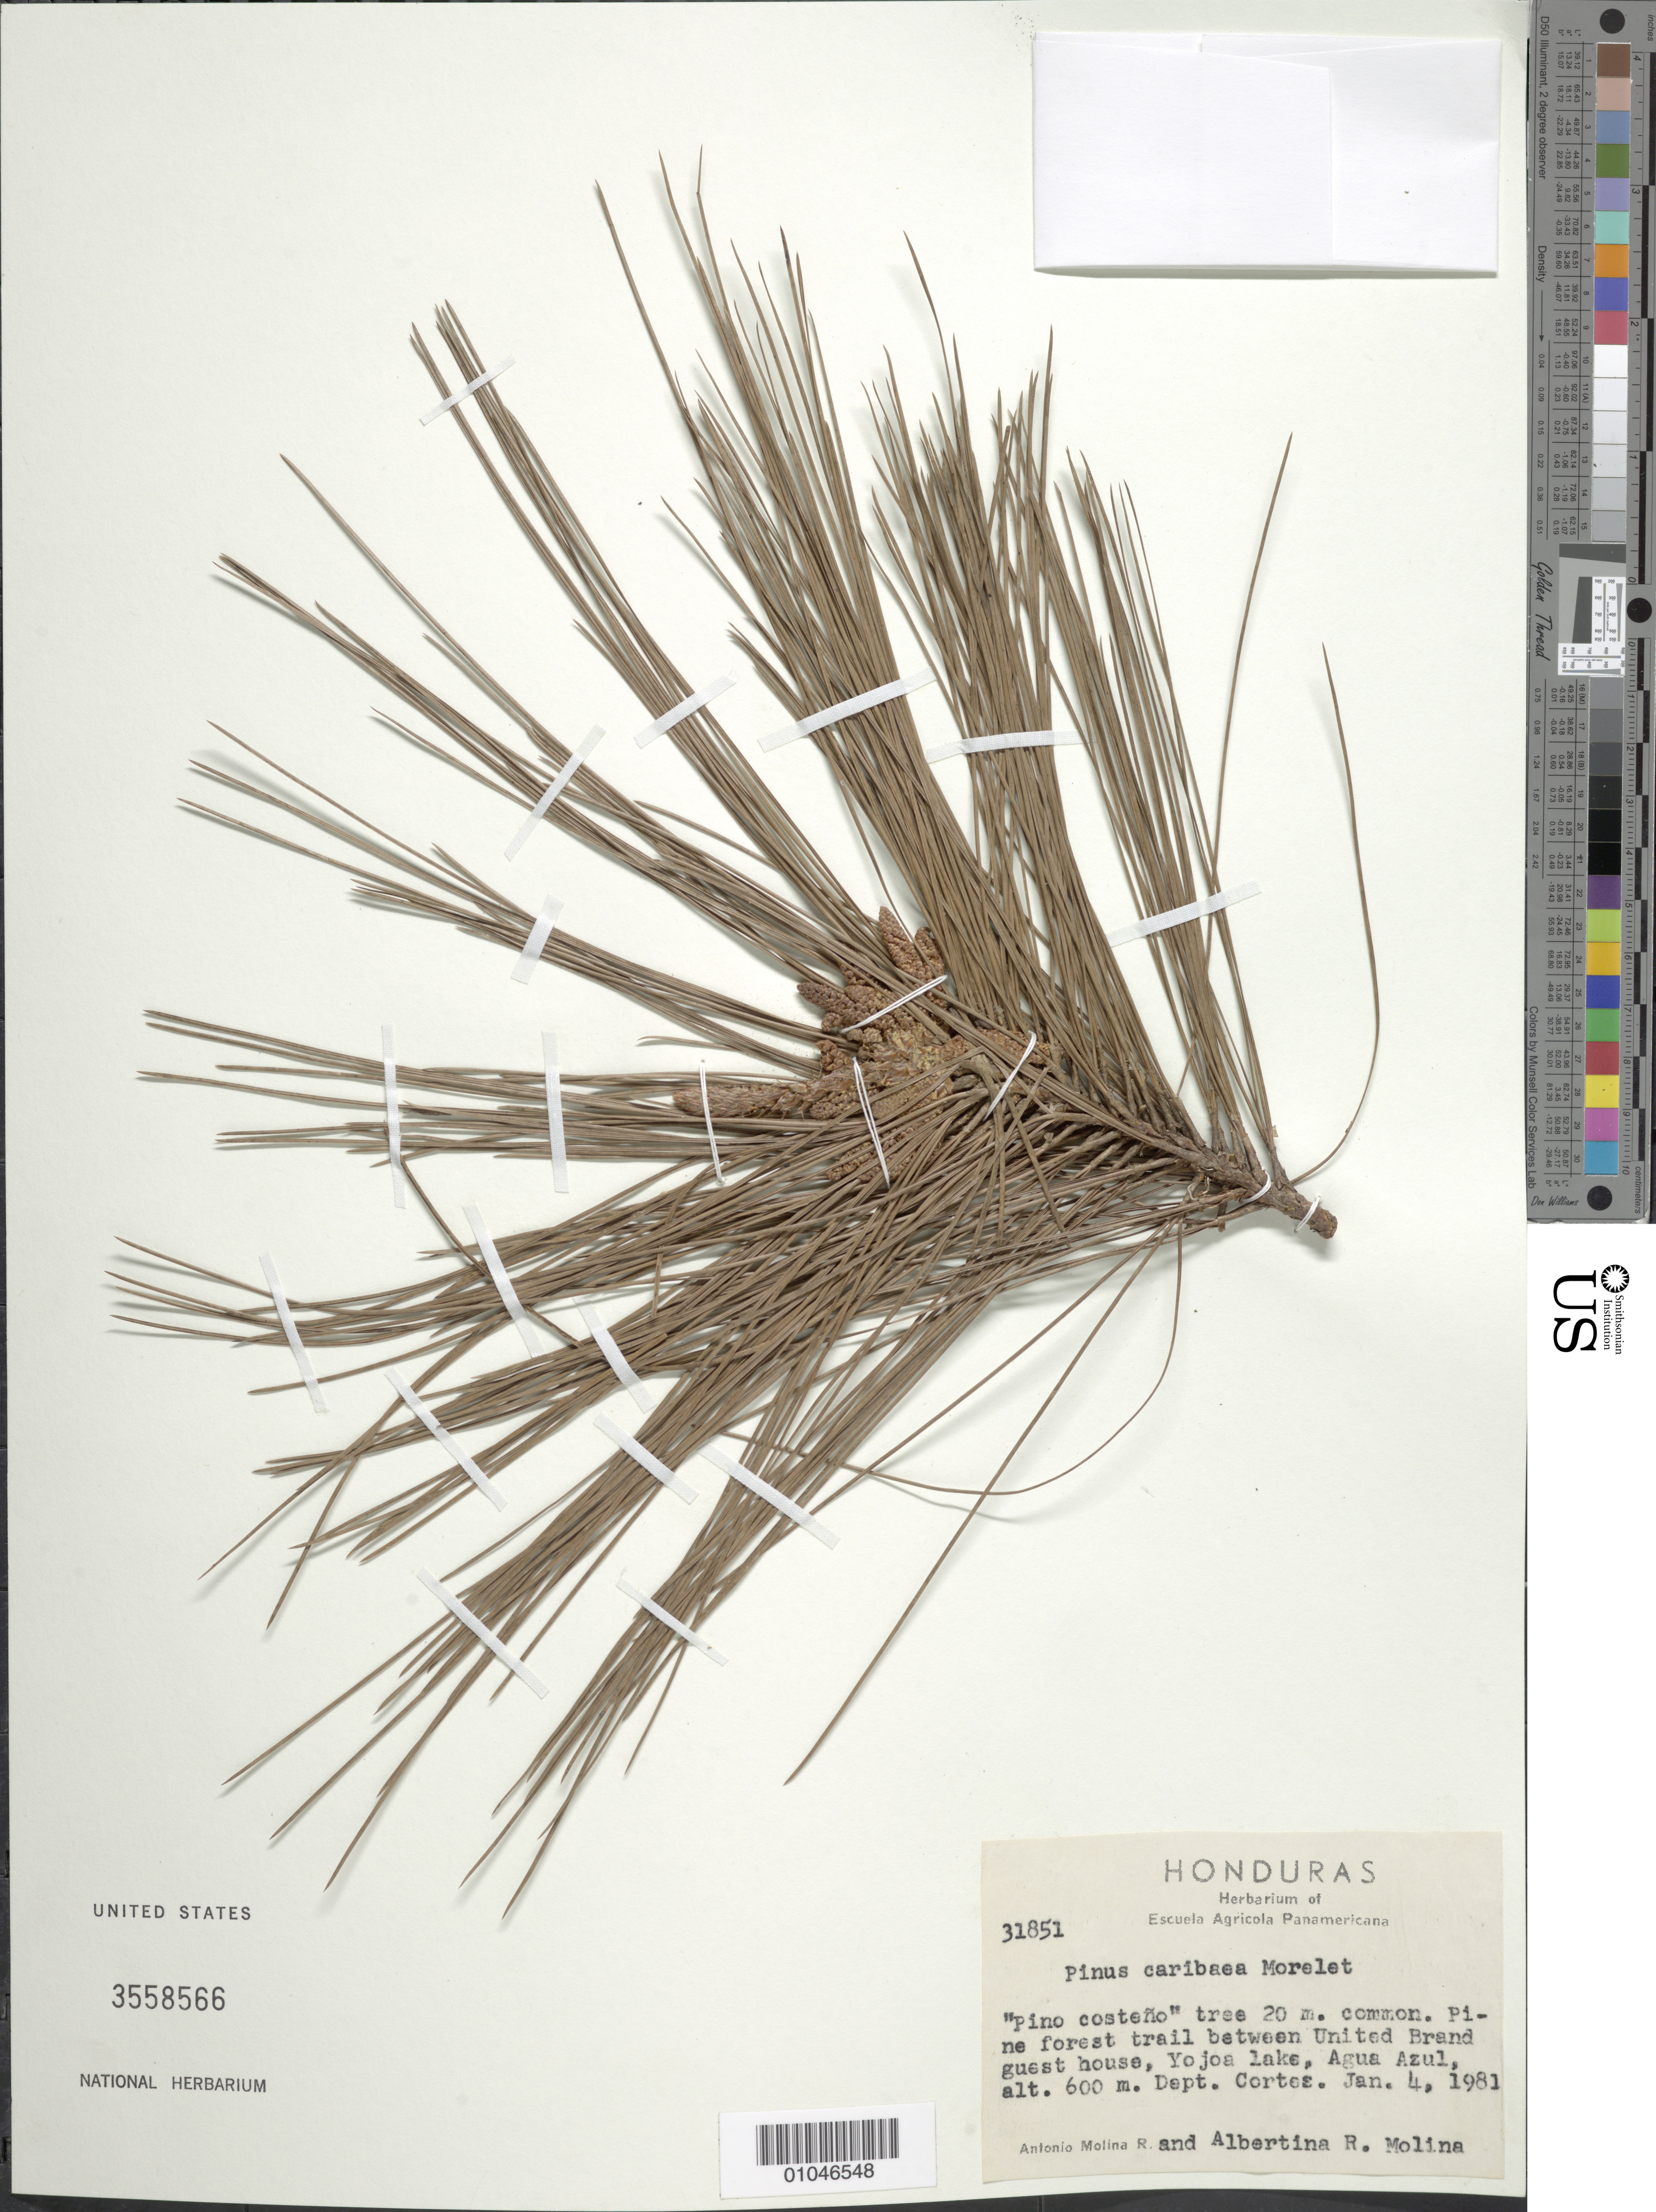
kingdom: Plantae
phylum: Tracheophyta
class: Pinopsida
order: Pinales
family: Pinaceae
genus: Pinus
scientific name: Pinus caribaea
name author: Morelet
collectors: A. Molina R. & A. R. Molina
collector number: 31851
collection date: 1981-01-04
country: Honduras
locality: Pine forest trail between United Brand guest house, Yojoa lake, Agua Azul. Dept. Cortez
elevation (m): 600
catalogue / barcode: US 3558566